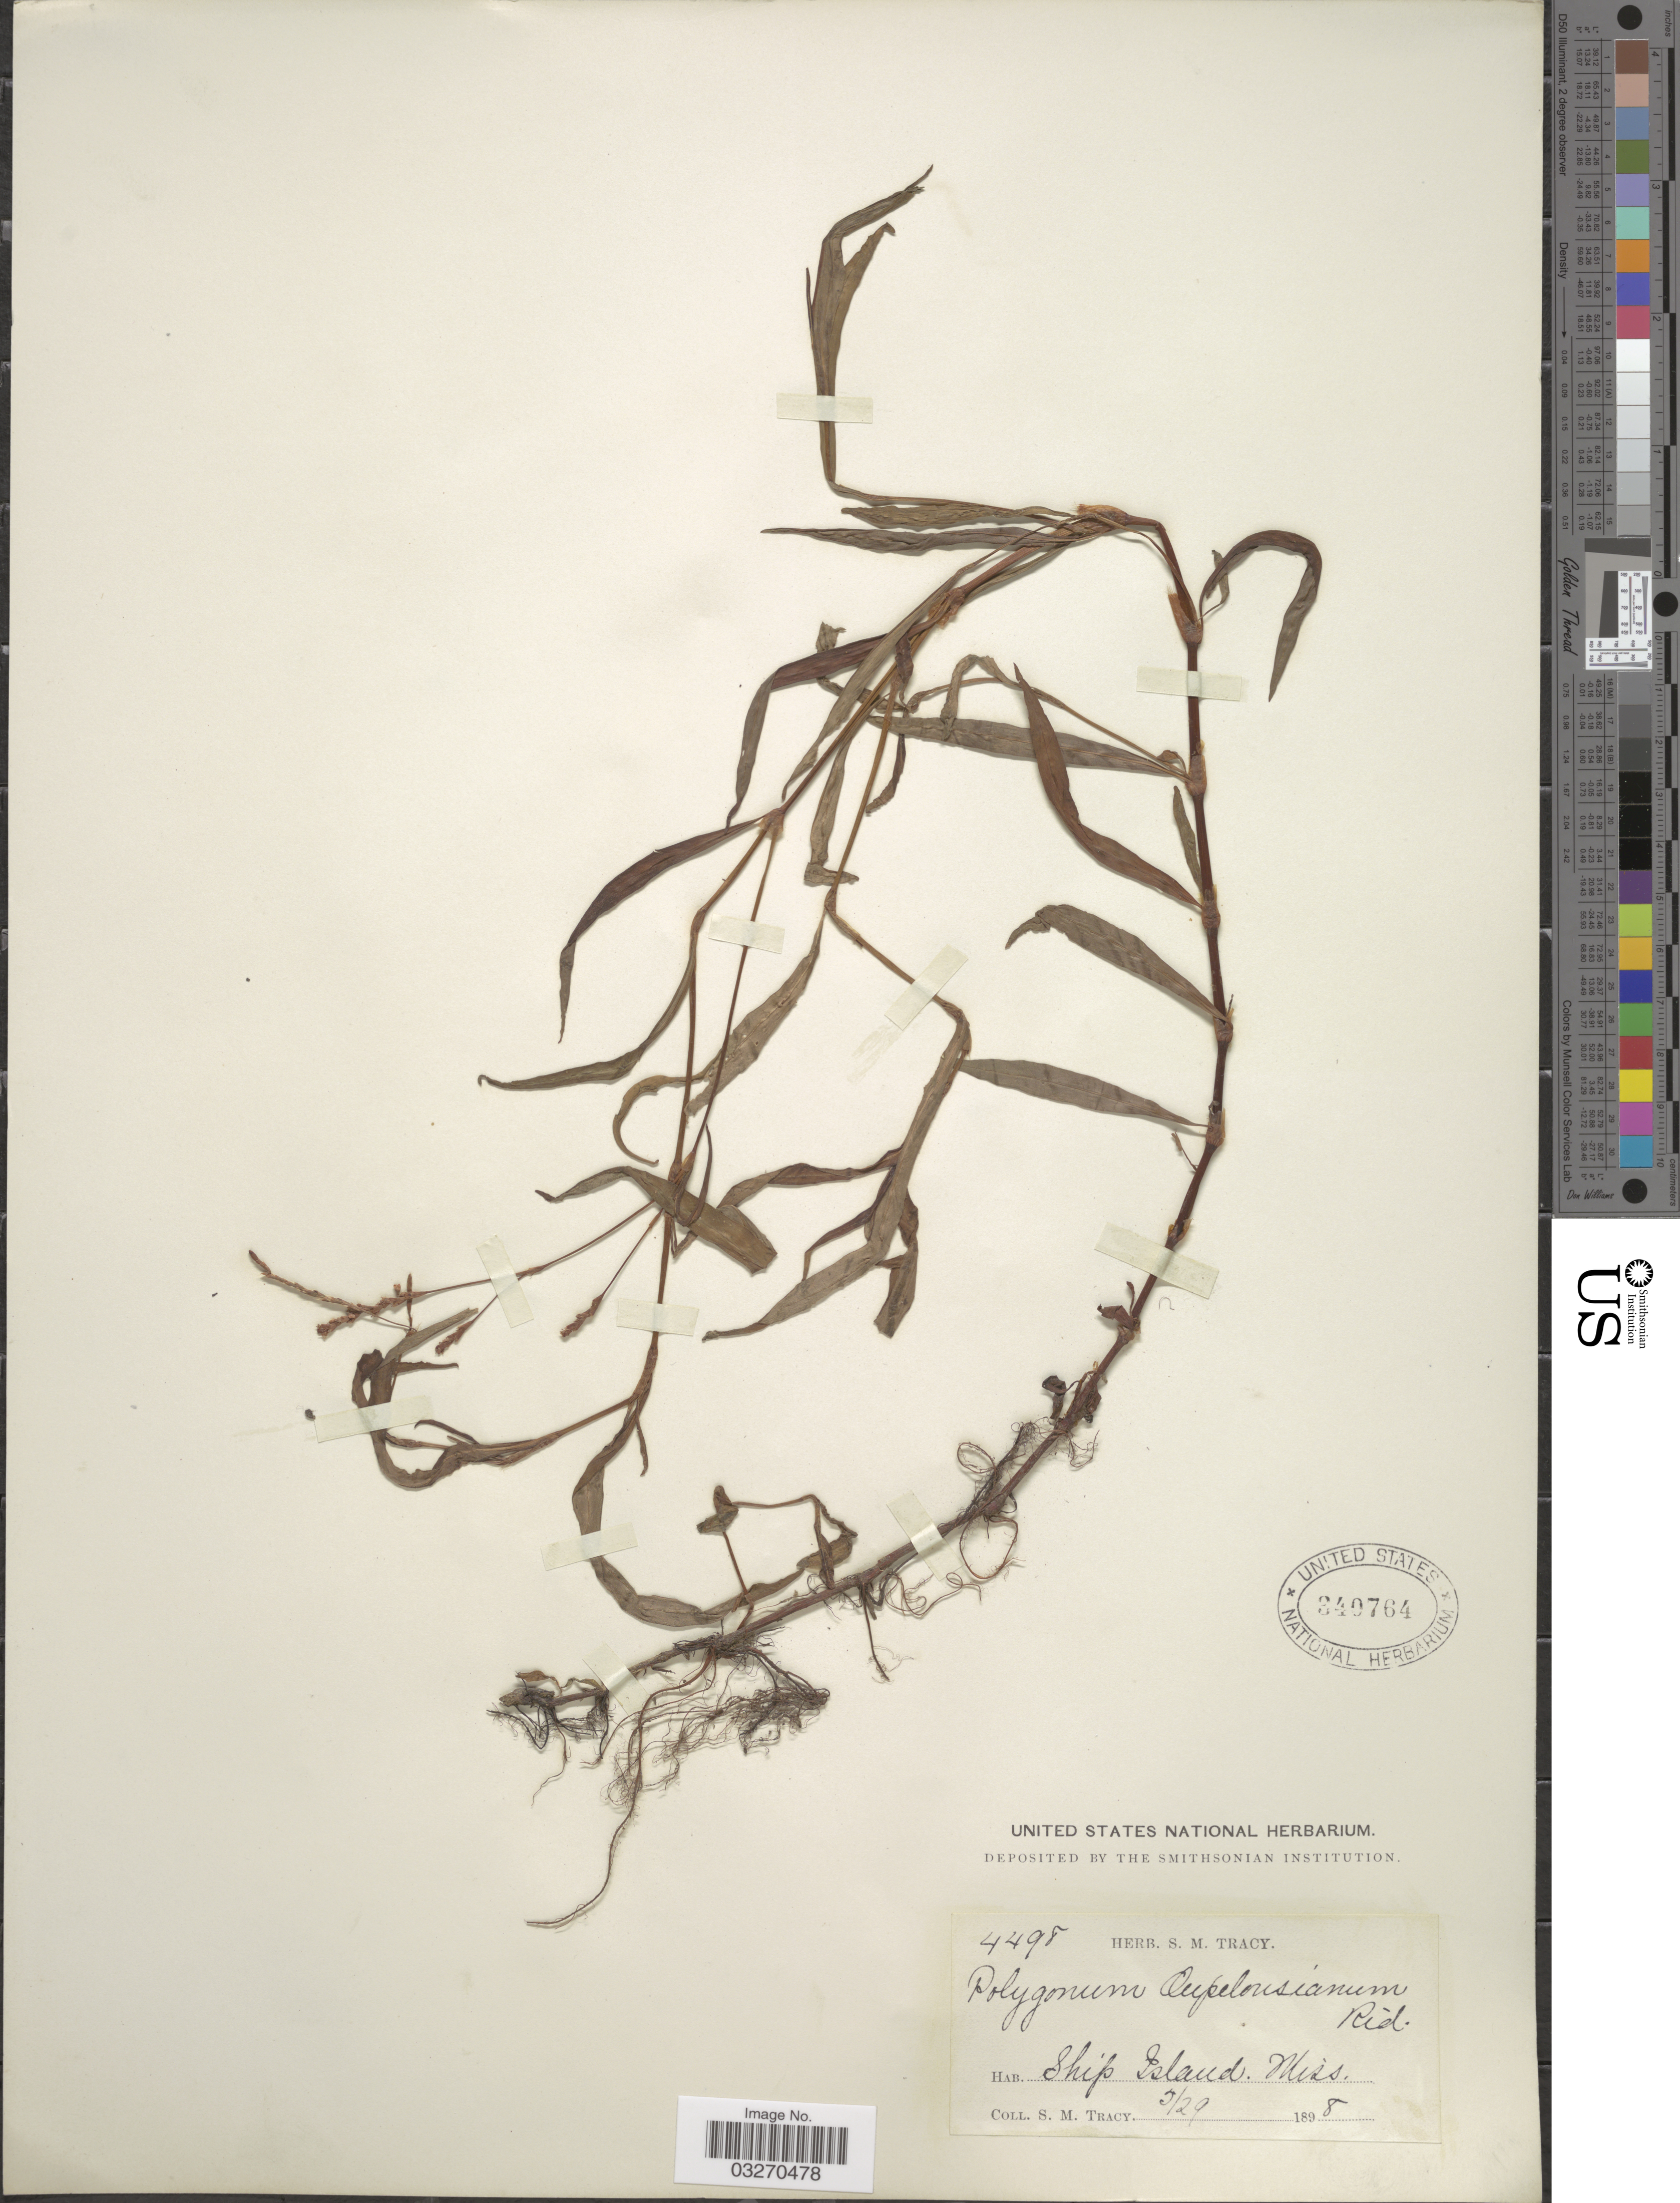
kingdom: Plantae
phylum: Tracheophyta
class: Magnoliopsida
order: Caryophyllales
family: Polygonaceae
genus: Persicaria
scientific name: Persicaria hydropiperoides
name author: (Michx.) Small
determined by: Atha, D. E.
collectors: S. M. Tracy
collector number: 4498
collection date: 1898-05-29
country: United States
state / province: Mississippi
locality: Ship Island.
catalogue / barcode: US 340764